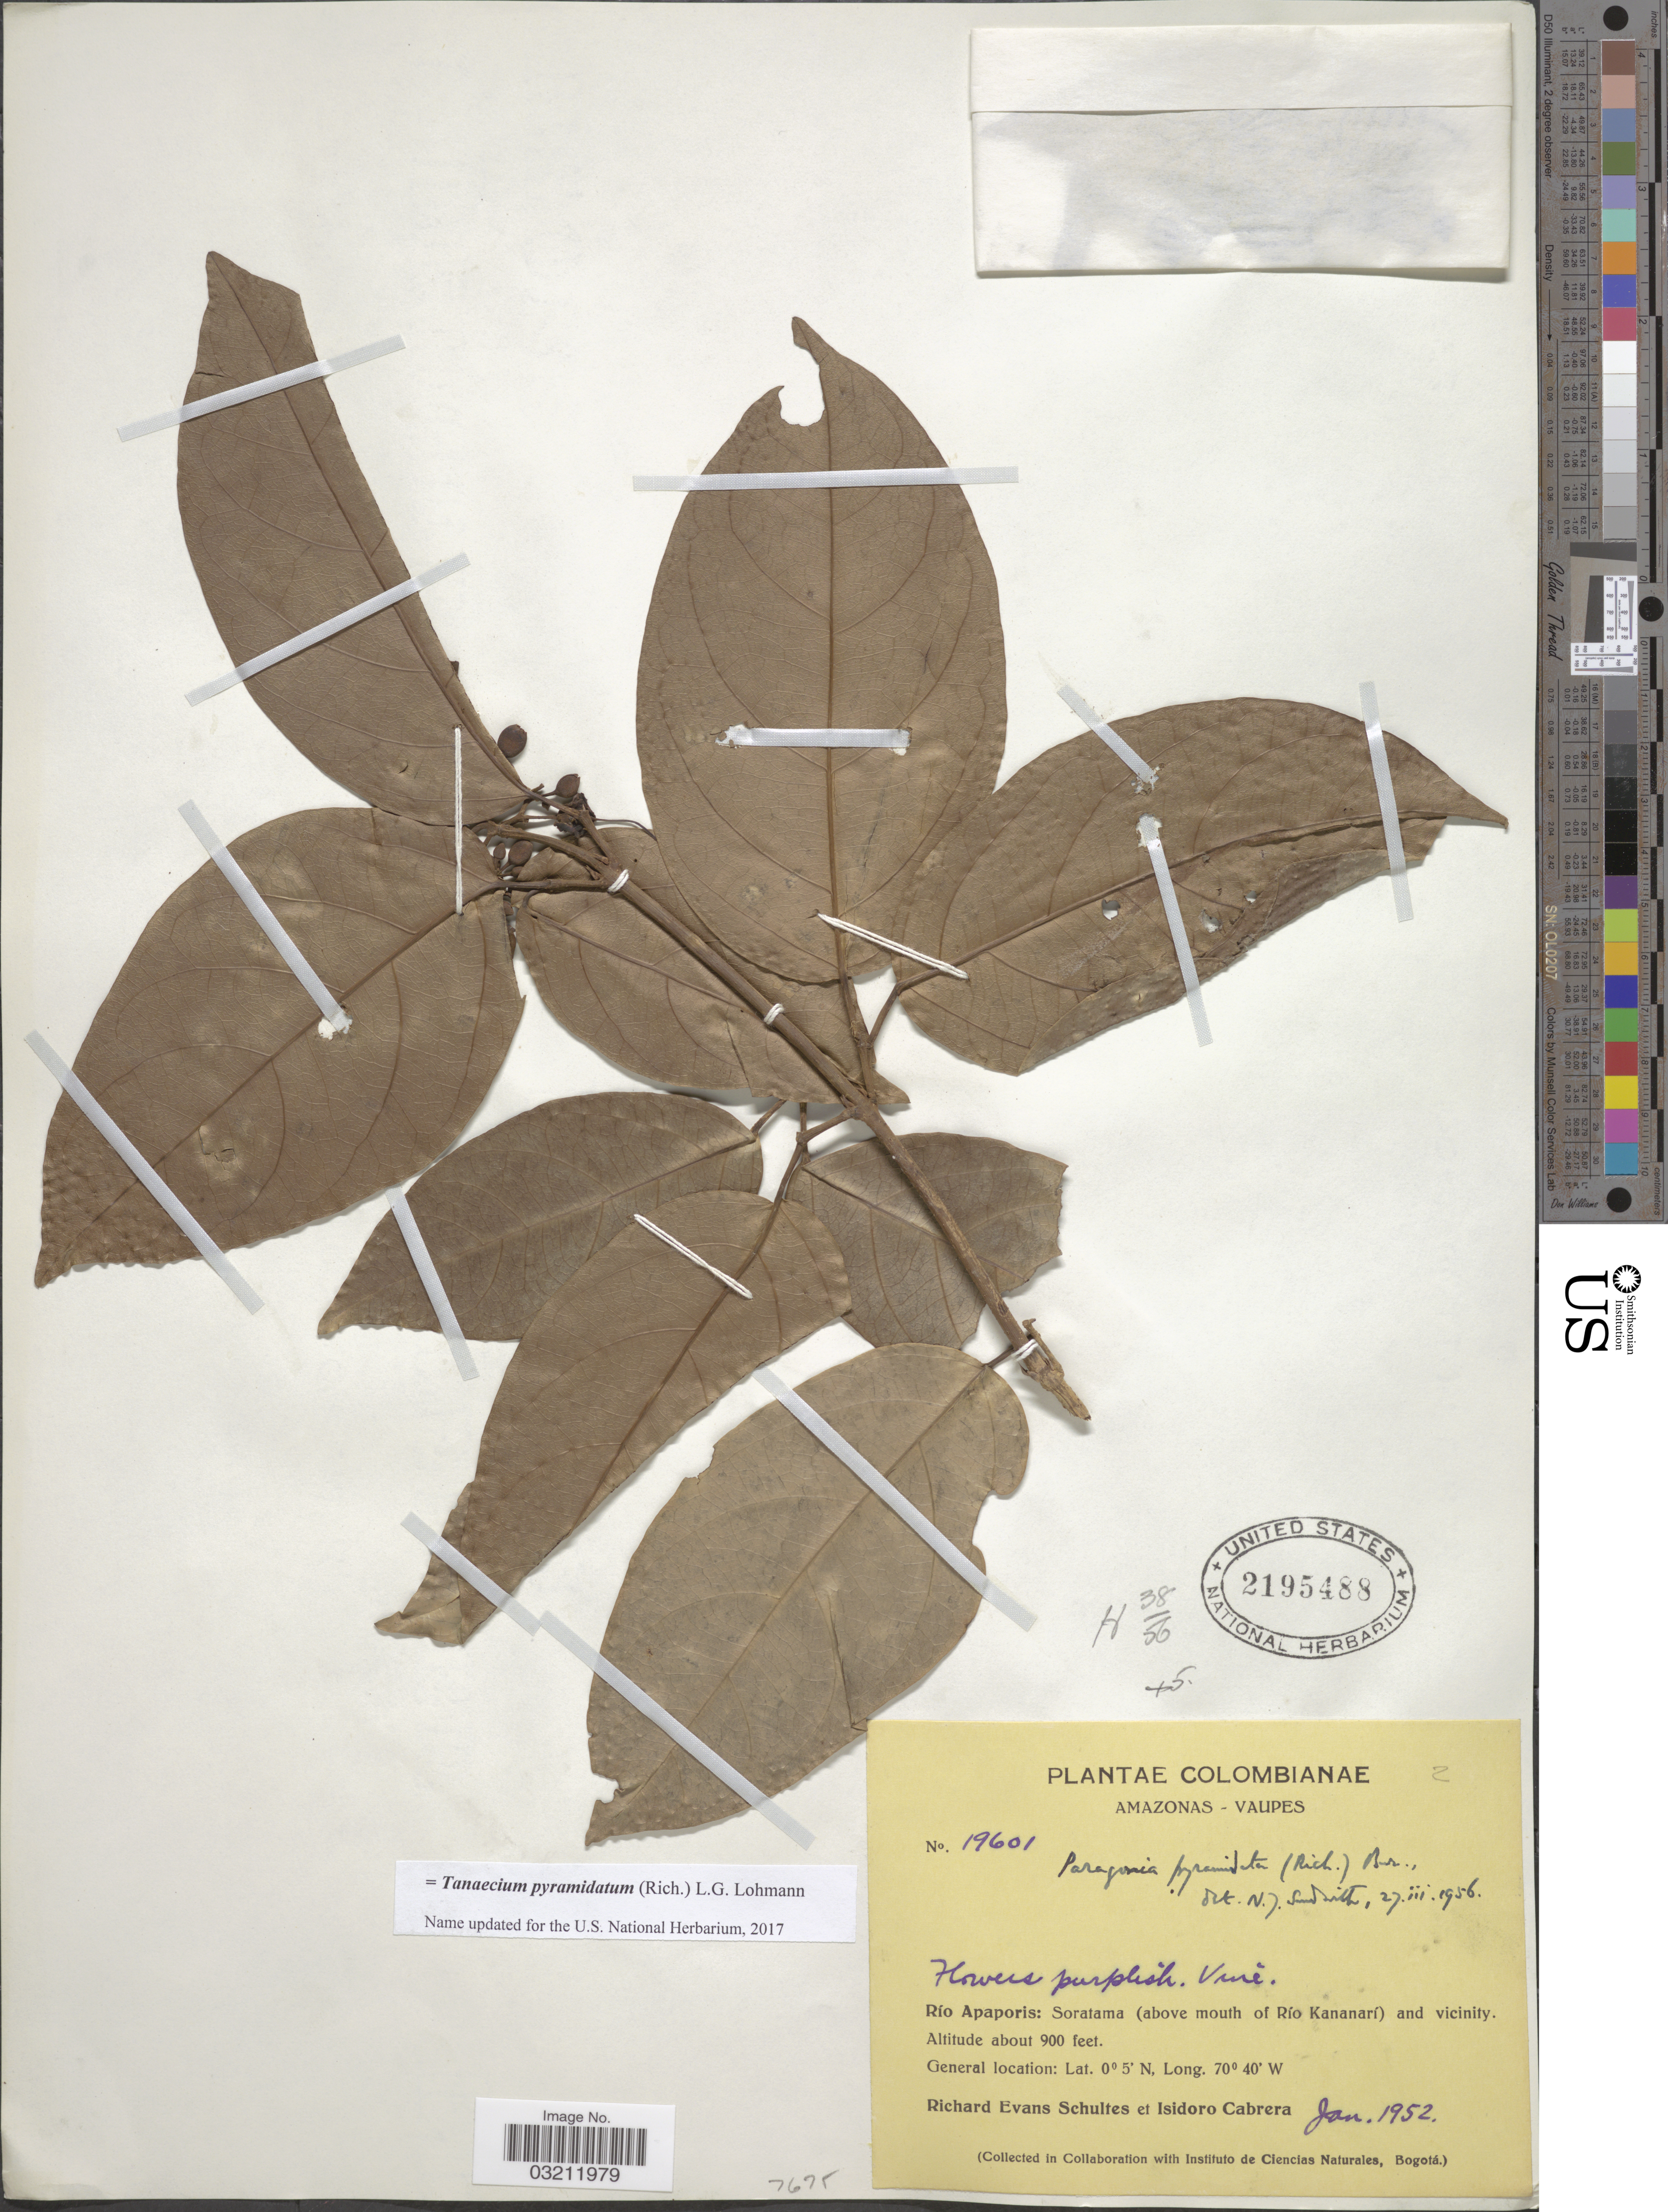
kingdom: Plantae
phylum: Tracheophyta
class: Magnoliopsida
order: Lamiales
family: Bignoniaceae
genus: Tanaecium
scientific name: Tanaecium pyramidatum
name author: (Rich.) L.G. Lohmann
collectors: R. E. Schultes & I. Cabrera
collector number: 19601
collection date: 1952-01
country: Colombia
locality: Amazonas-Vaupes. Río Apaporis: Soratama (above mouth of Río Kananarí) and vicinity.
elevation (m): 274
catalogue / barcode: US 2195488